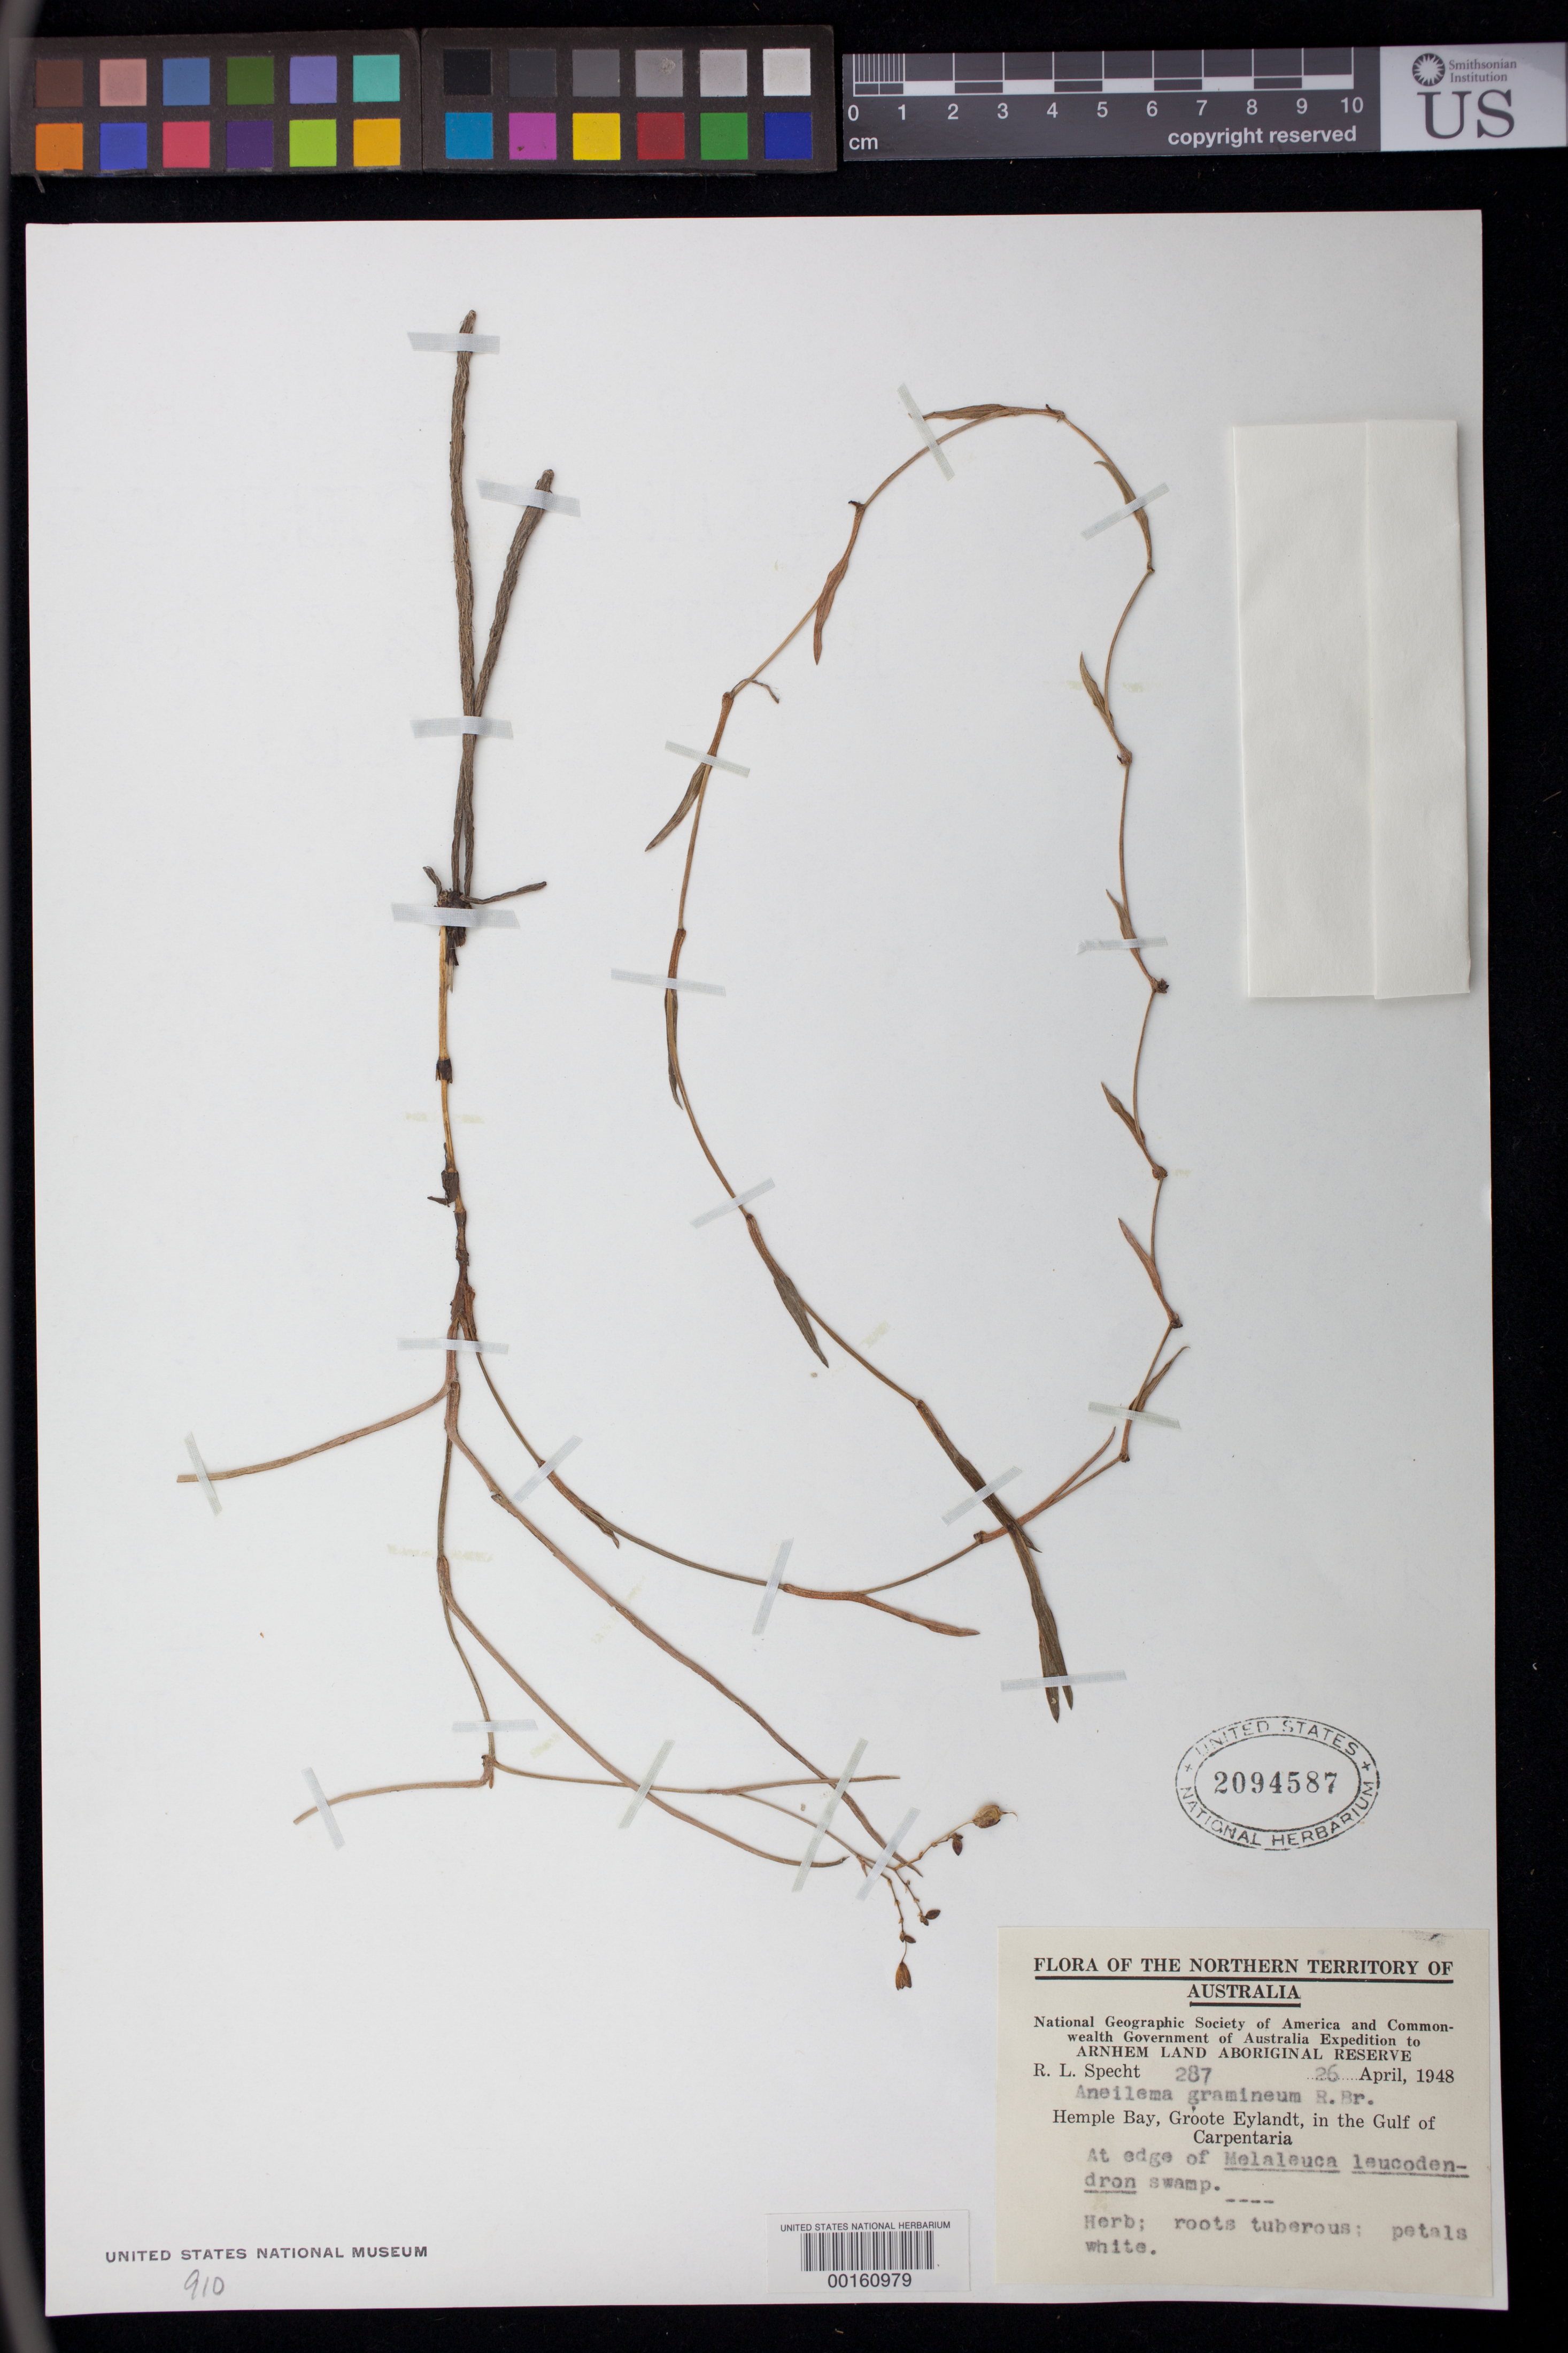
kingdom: Plantae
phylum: Tracheophyta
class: Liliopsida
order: Commelinales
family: Commelinaceae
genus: Murdannia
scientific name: Murdannia sp.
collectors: R. L. Specht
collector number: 287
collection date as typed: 26 Apr 1948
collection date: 1948-04-26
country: Australia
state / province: Northern Territory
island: Groote Eylandt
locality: Arnhem land boriginal reserve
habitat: At edge of Melaleuca leucodendron swamp.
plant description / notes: Herb; roots tuberous; petals white.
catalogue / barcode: US 2094587